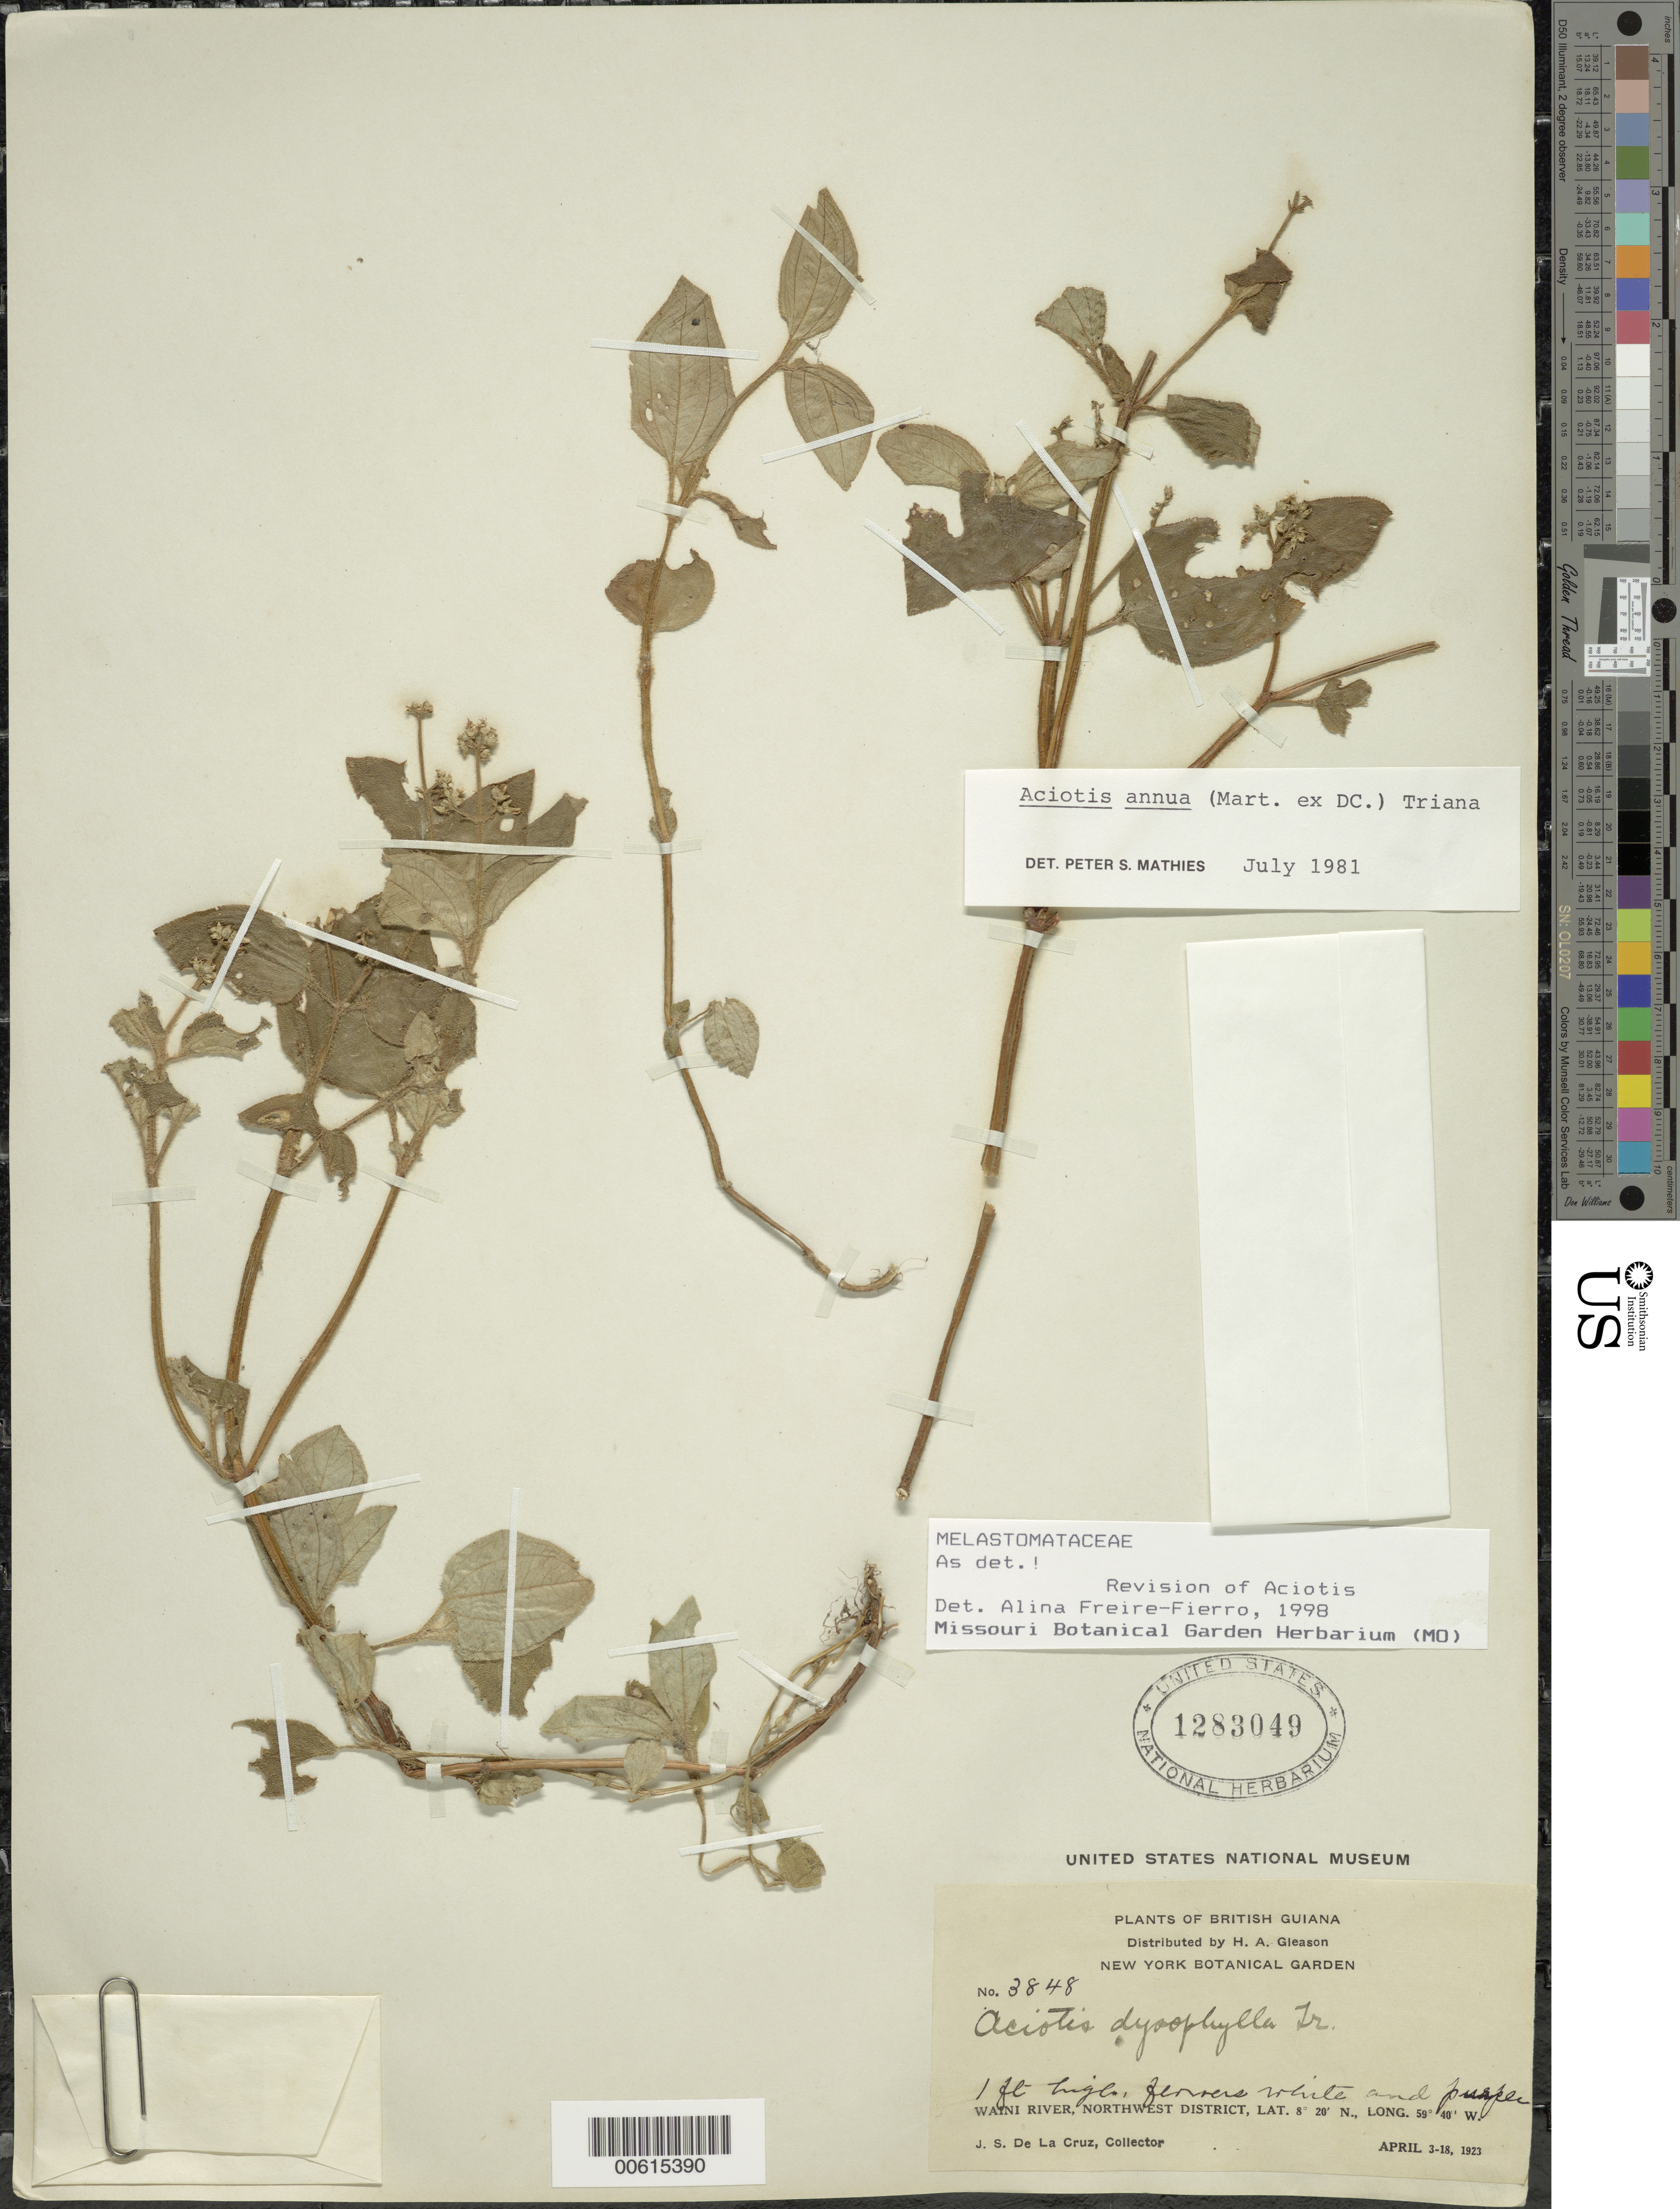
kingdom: Plantae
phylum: Tracheophyta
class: Magnoliopsida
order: Myrtales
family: Melastomataceae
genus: Aciotis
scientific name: Aciotis annua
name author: (Mart. ex DC.) Triana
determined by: Freire-Fierro, A.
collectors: J. S. de la Cruz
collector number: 3848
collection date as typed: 3-Apr-23 to 18-Apr-23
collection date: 1923-04-03/1923-04-18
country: Guyana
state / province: Barima-Waini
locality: Waini R., NW District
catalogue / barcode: US 1283049